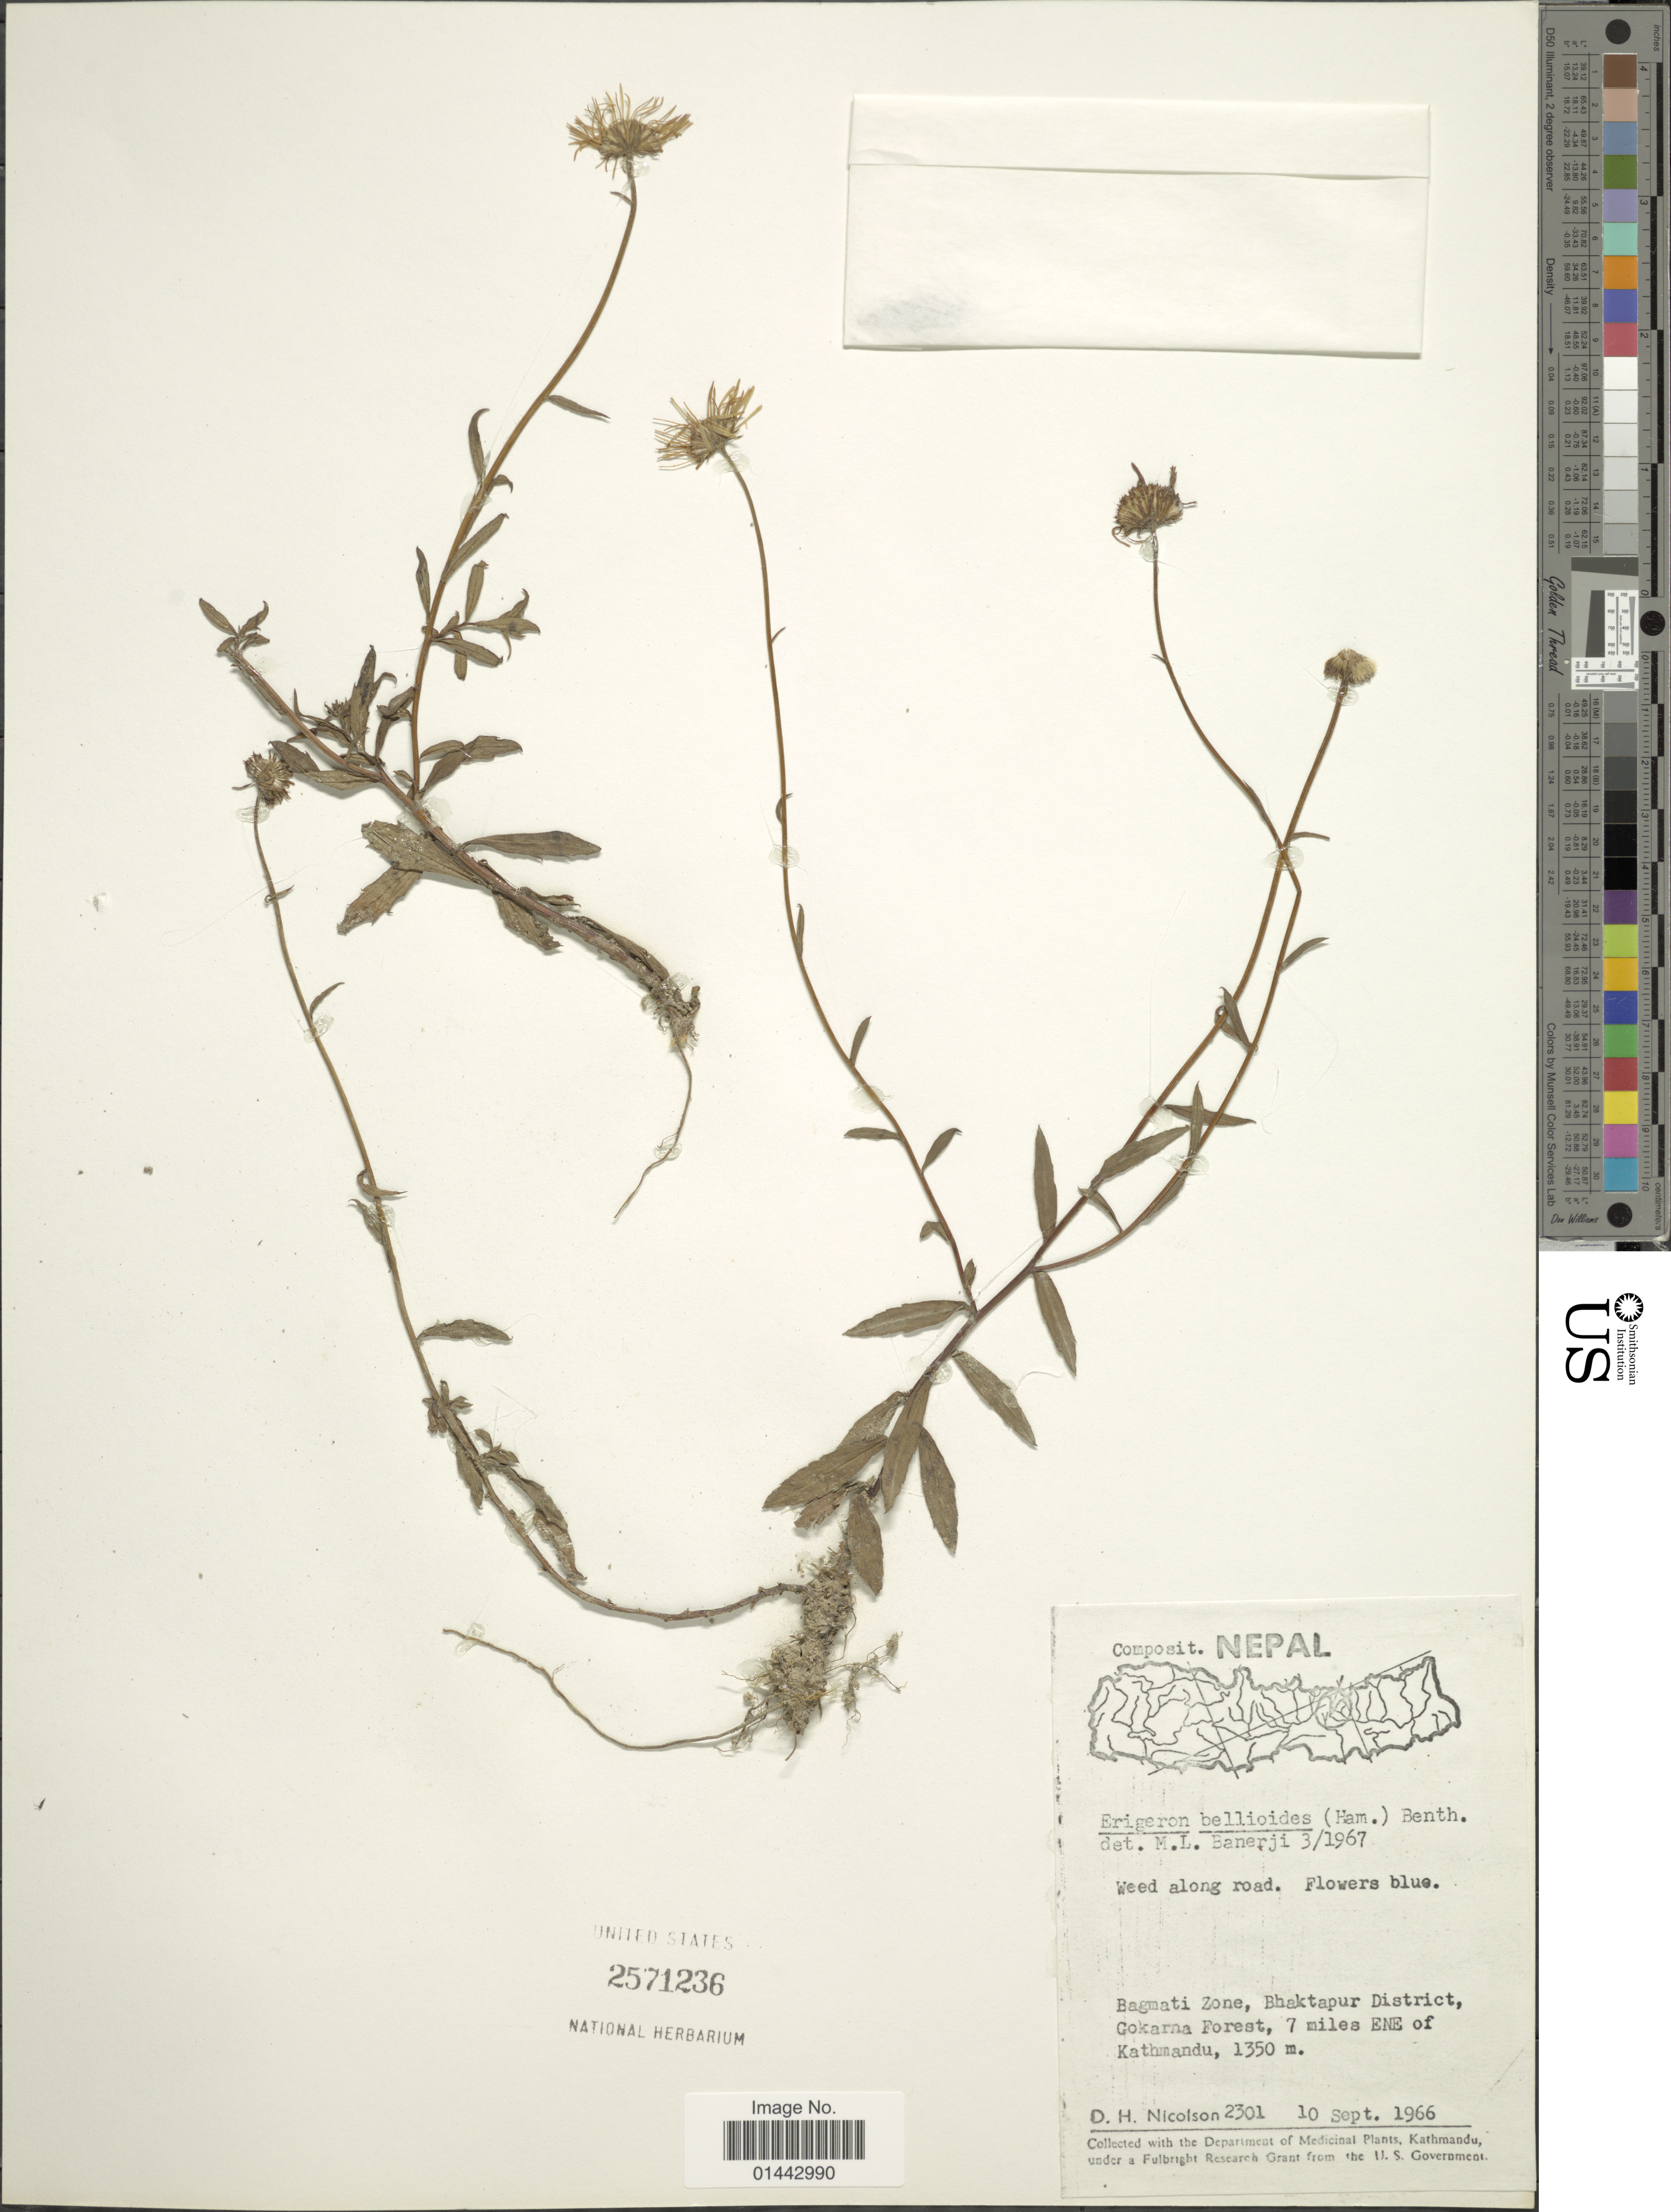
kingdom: Plantae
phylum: Tracheophyta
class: Magnoliopsida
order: Asterales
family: Asteraceae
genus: Erigeron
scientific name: Erigeron bellioides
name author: DC.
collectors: D. H. Nicolson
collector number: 2301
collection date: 1966-09-10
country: Nepal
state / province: Bagmati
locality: Bagmati Zone, Bhaktapur District, Gokarna Forest, 7 miles ENE of Kathmandu.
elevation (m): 1350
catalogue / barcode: US 2571236